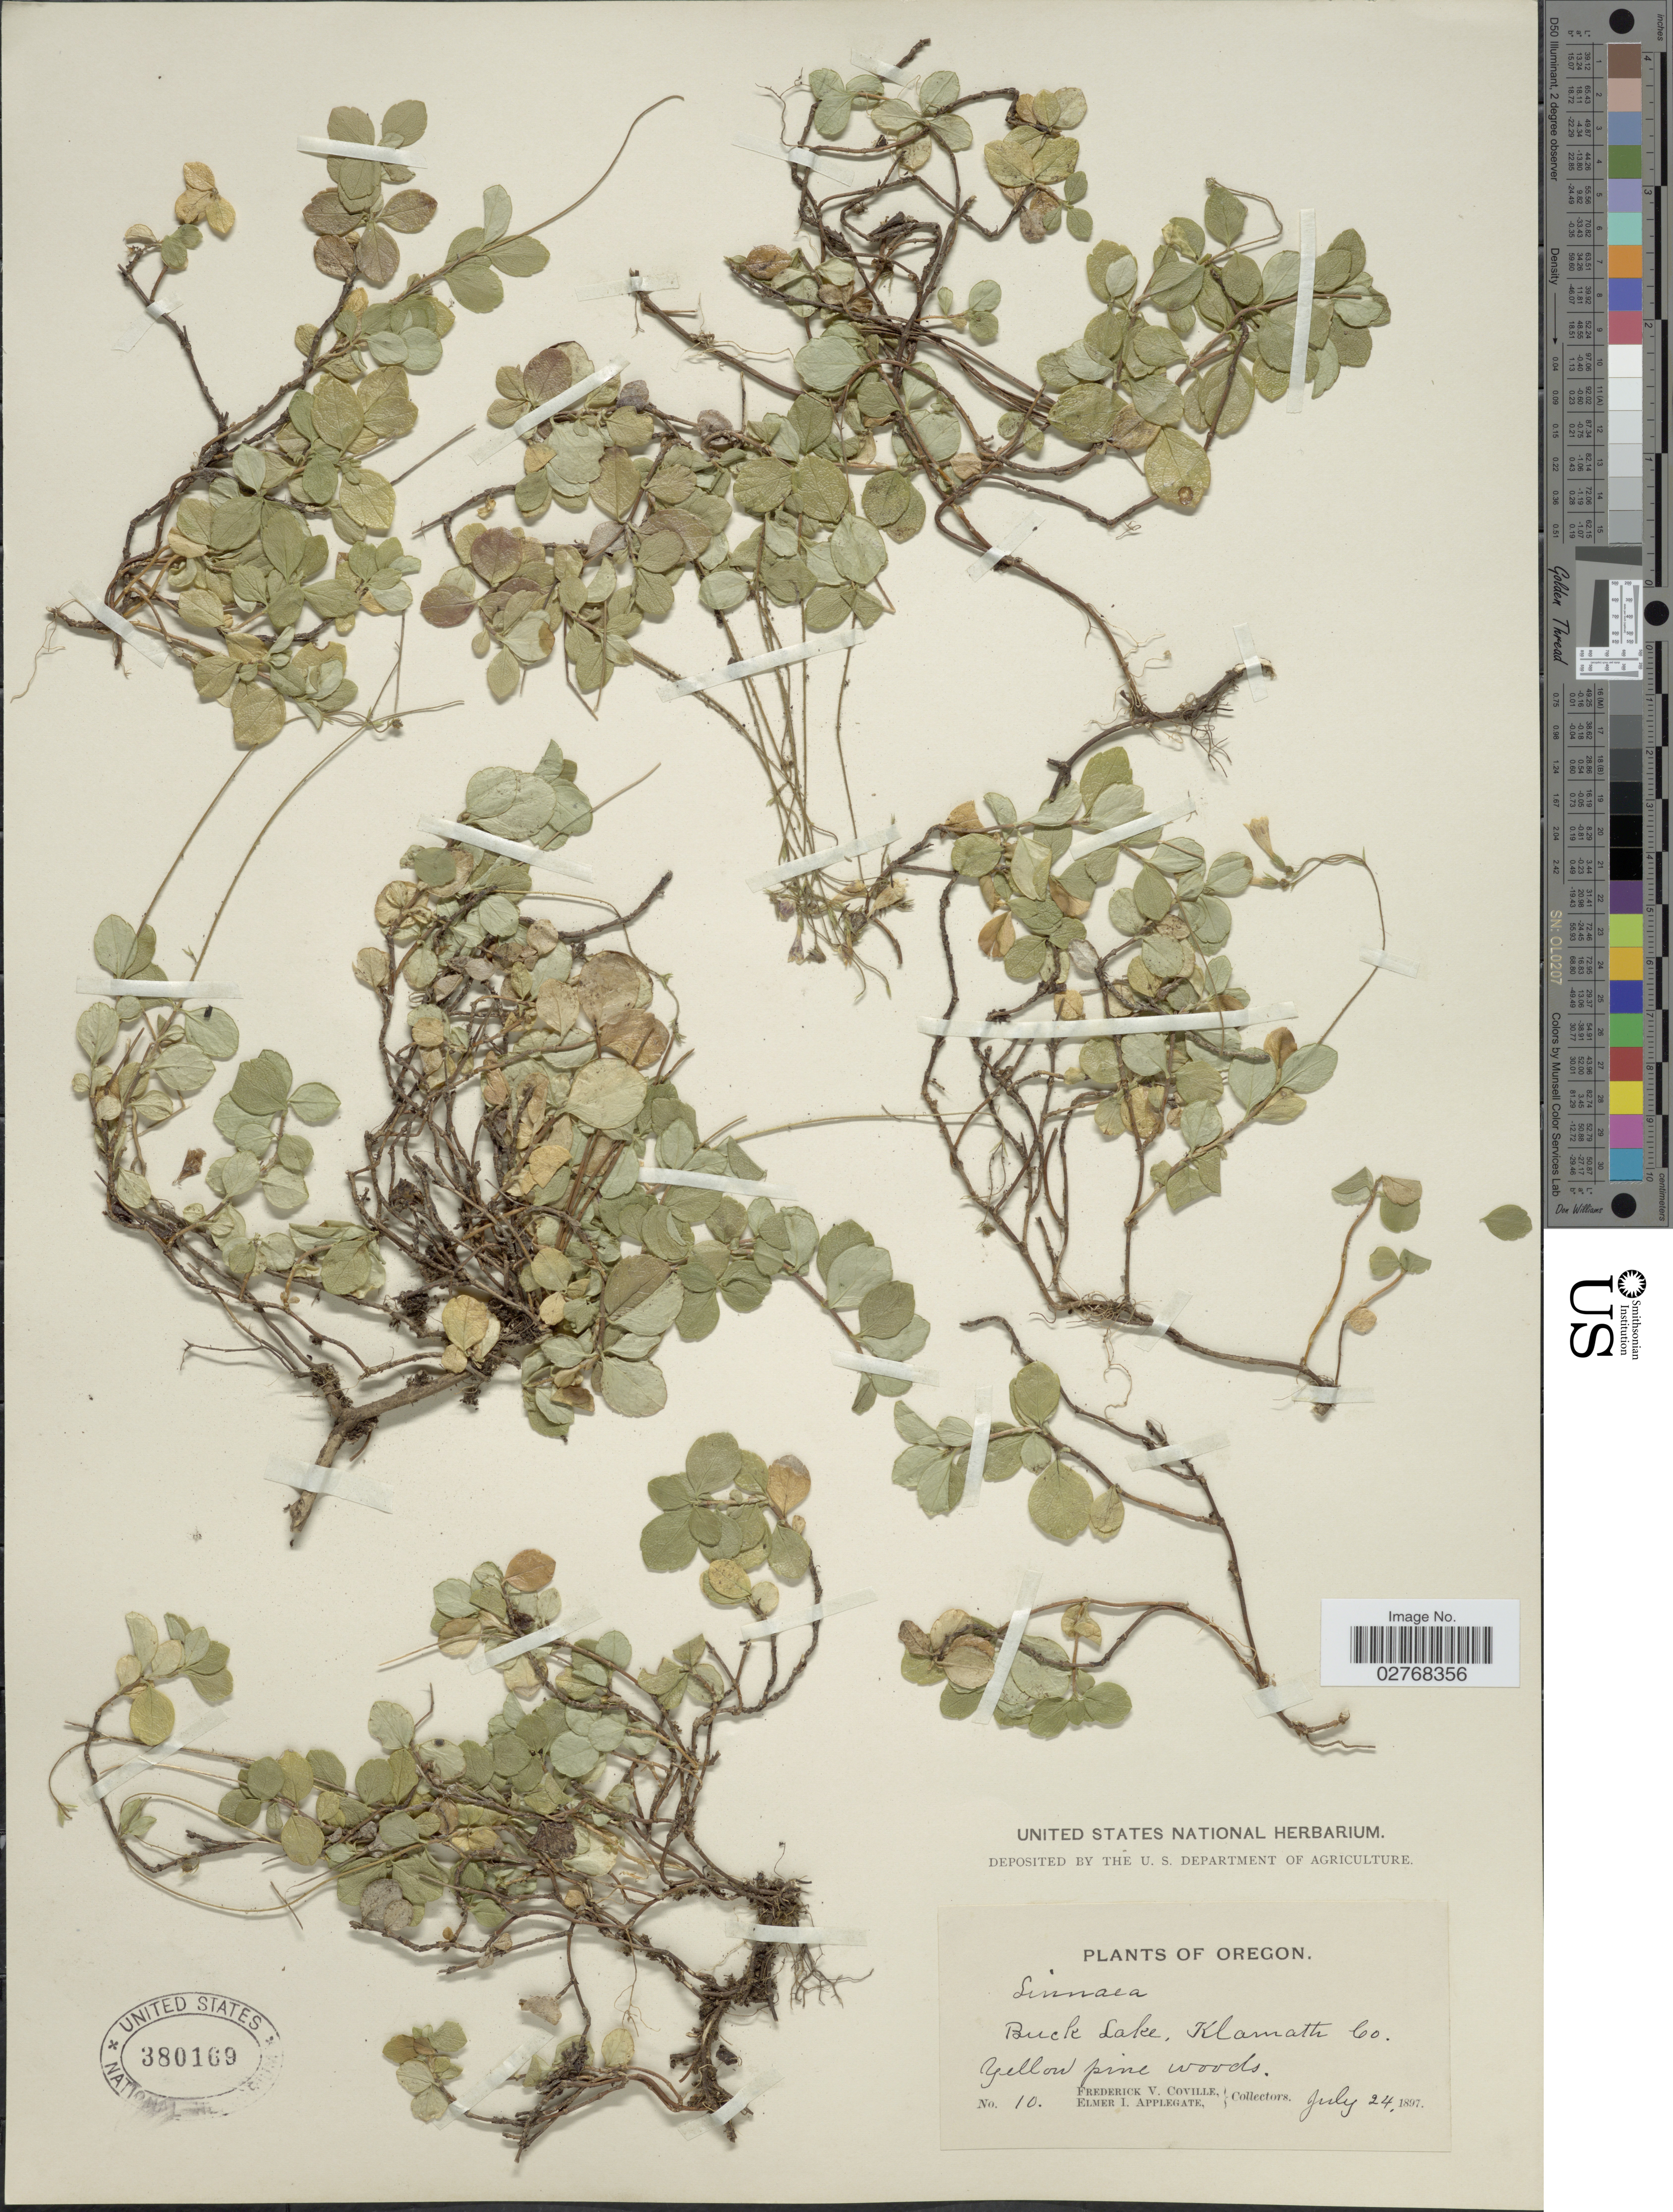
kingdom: Plantae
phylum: Tracheophyta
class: Magnoliopsida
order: Dipsacales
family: Caprifoliaceae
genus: Linnaea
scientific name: Linnaea borealis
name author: L.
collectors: F. V. Coville & E. I. Applegate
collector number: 10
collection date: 1897-07-24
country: United States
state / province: Oregon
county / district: Klamath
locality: Buck Lake, Klamath Co.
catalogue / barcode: US 380169